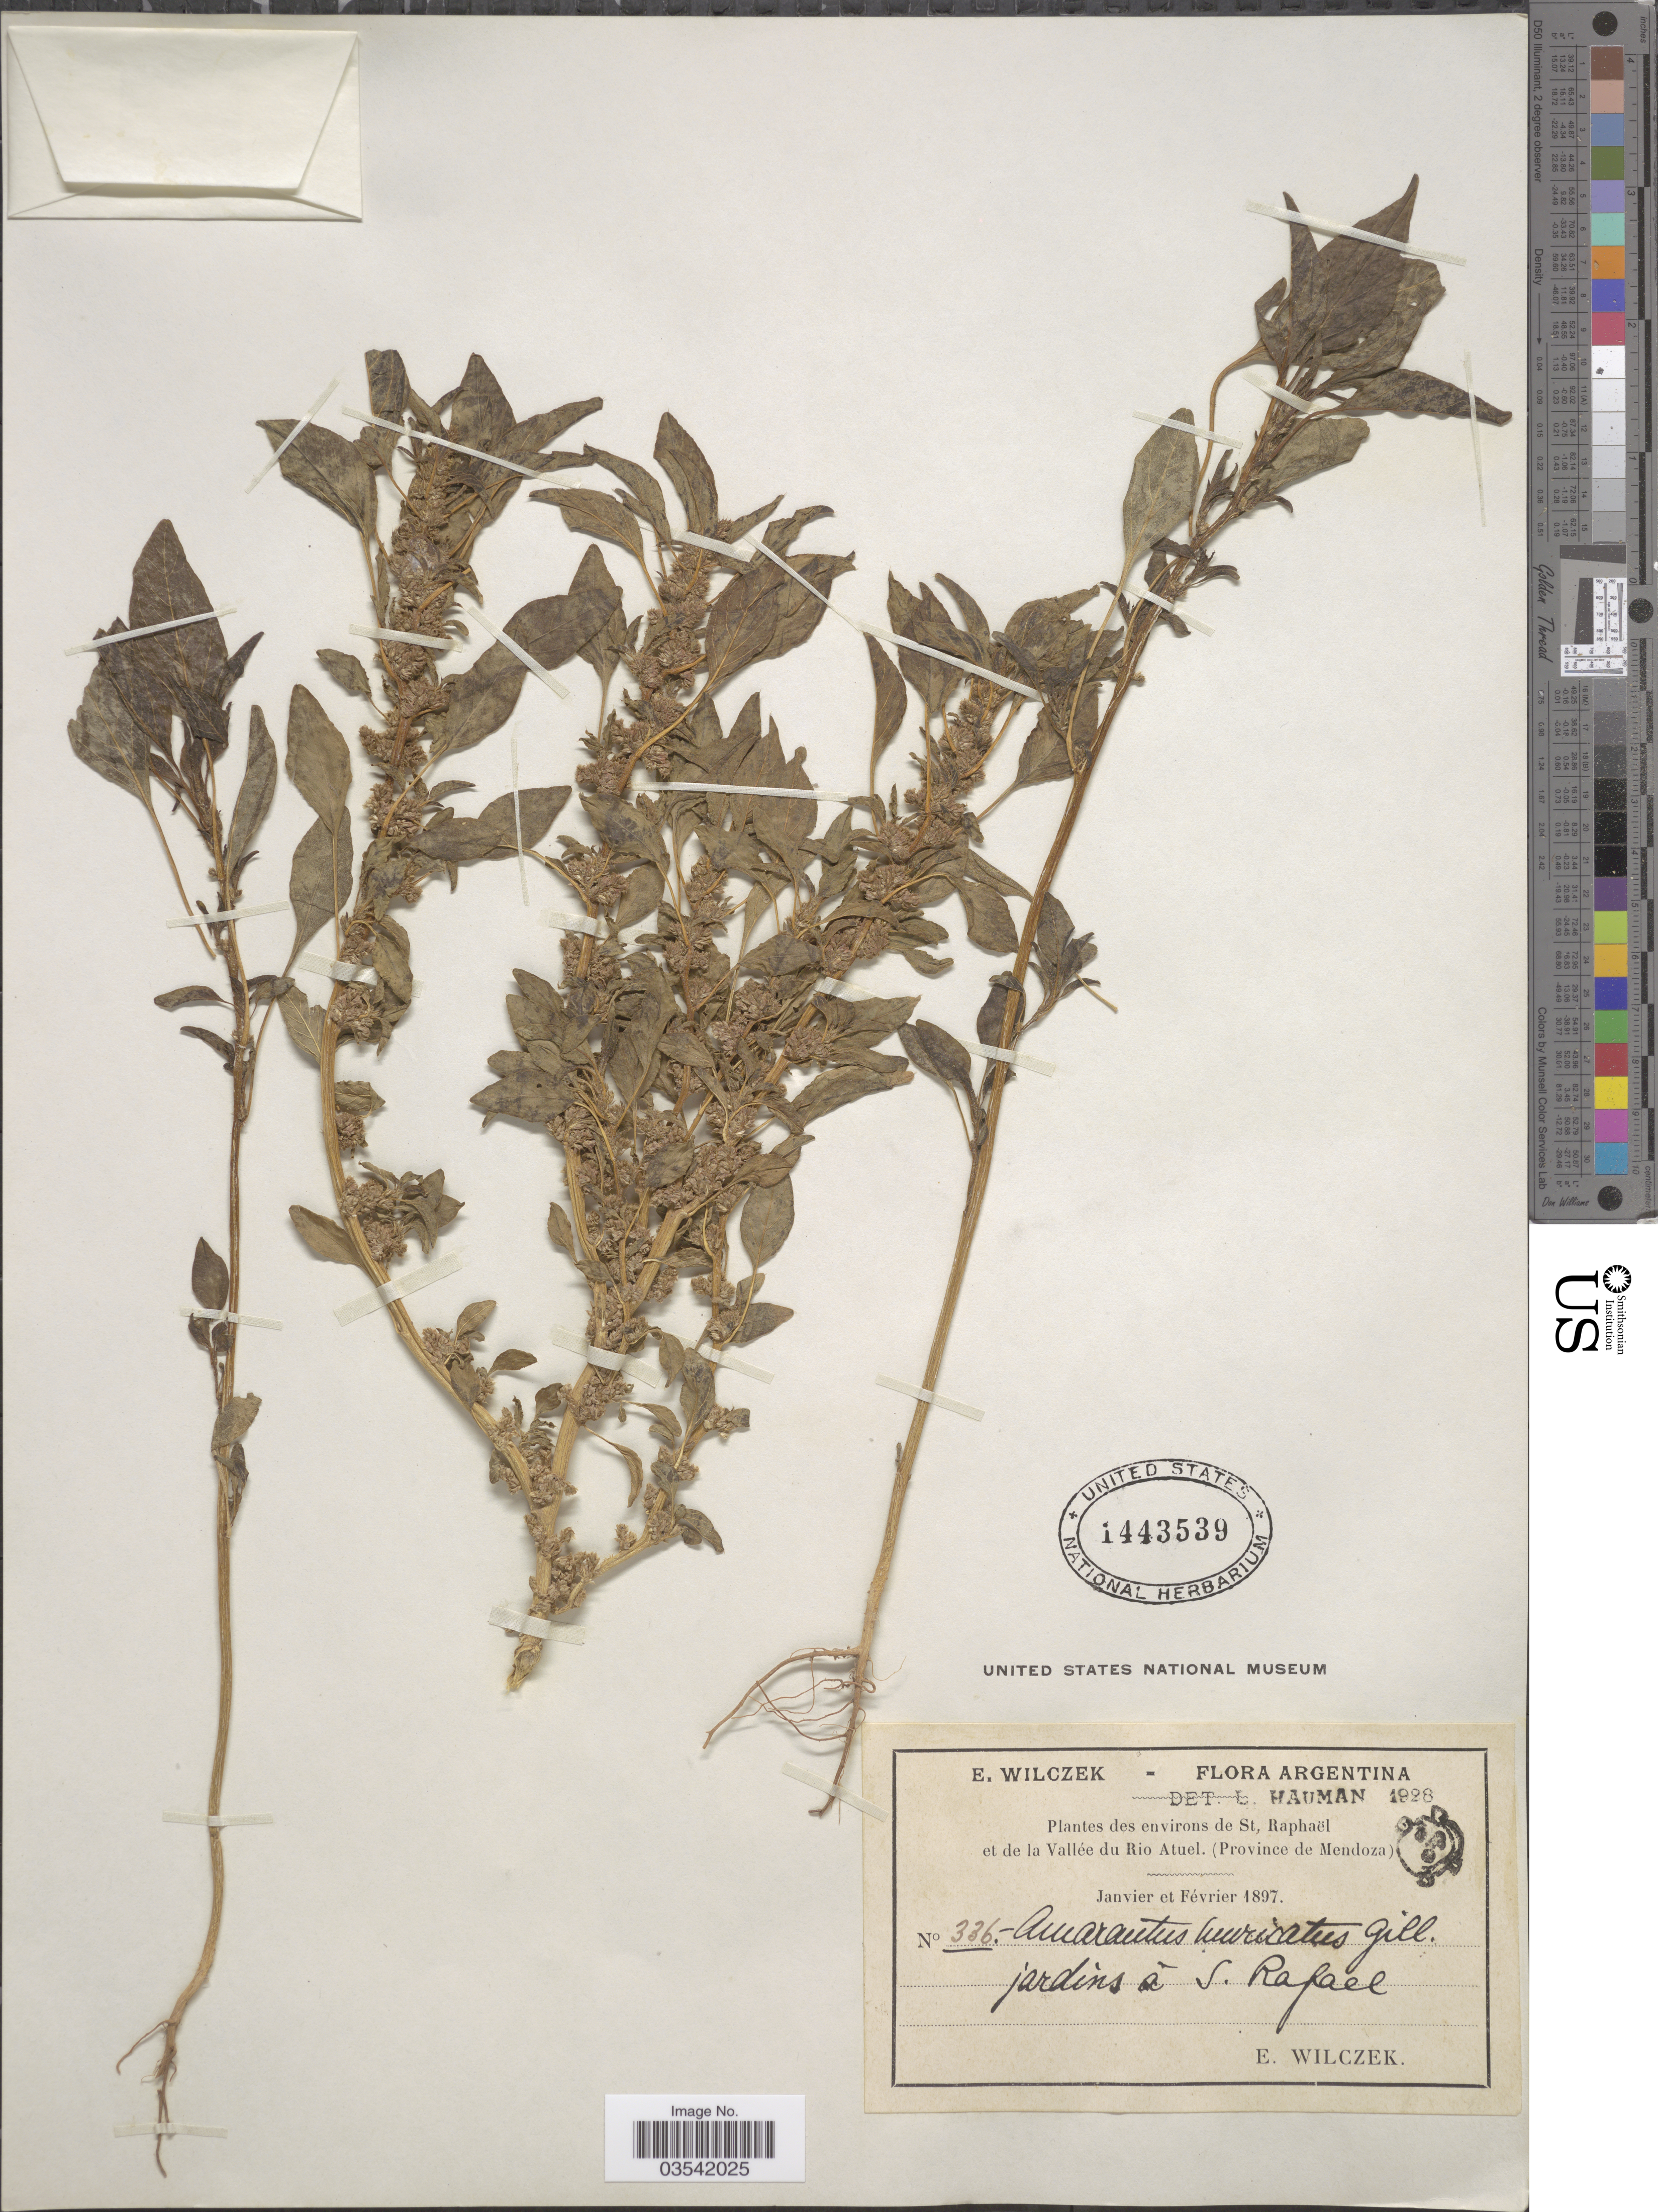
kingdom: Plantae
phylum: Tracheophyta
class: Magnoliopsida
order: Caryophyllales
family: Amaranthaceae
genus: Amaranthus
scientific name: Amaranthus muricatus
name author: (Moq.) Hieron.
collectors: E. Wilczek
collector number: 336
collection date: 1897-01/1897-02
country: Argentina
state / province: Mendoza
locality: Environs de St. Raphaël et de la Vallée du Rio Atuel. Jardins á S. Rafael.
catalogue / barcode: US 1443539